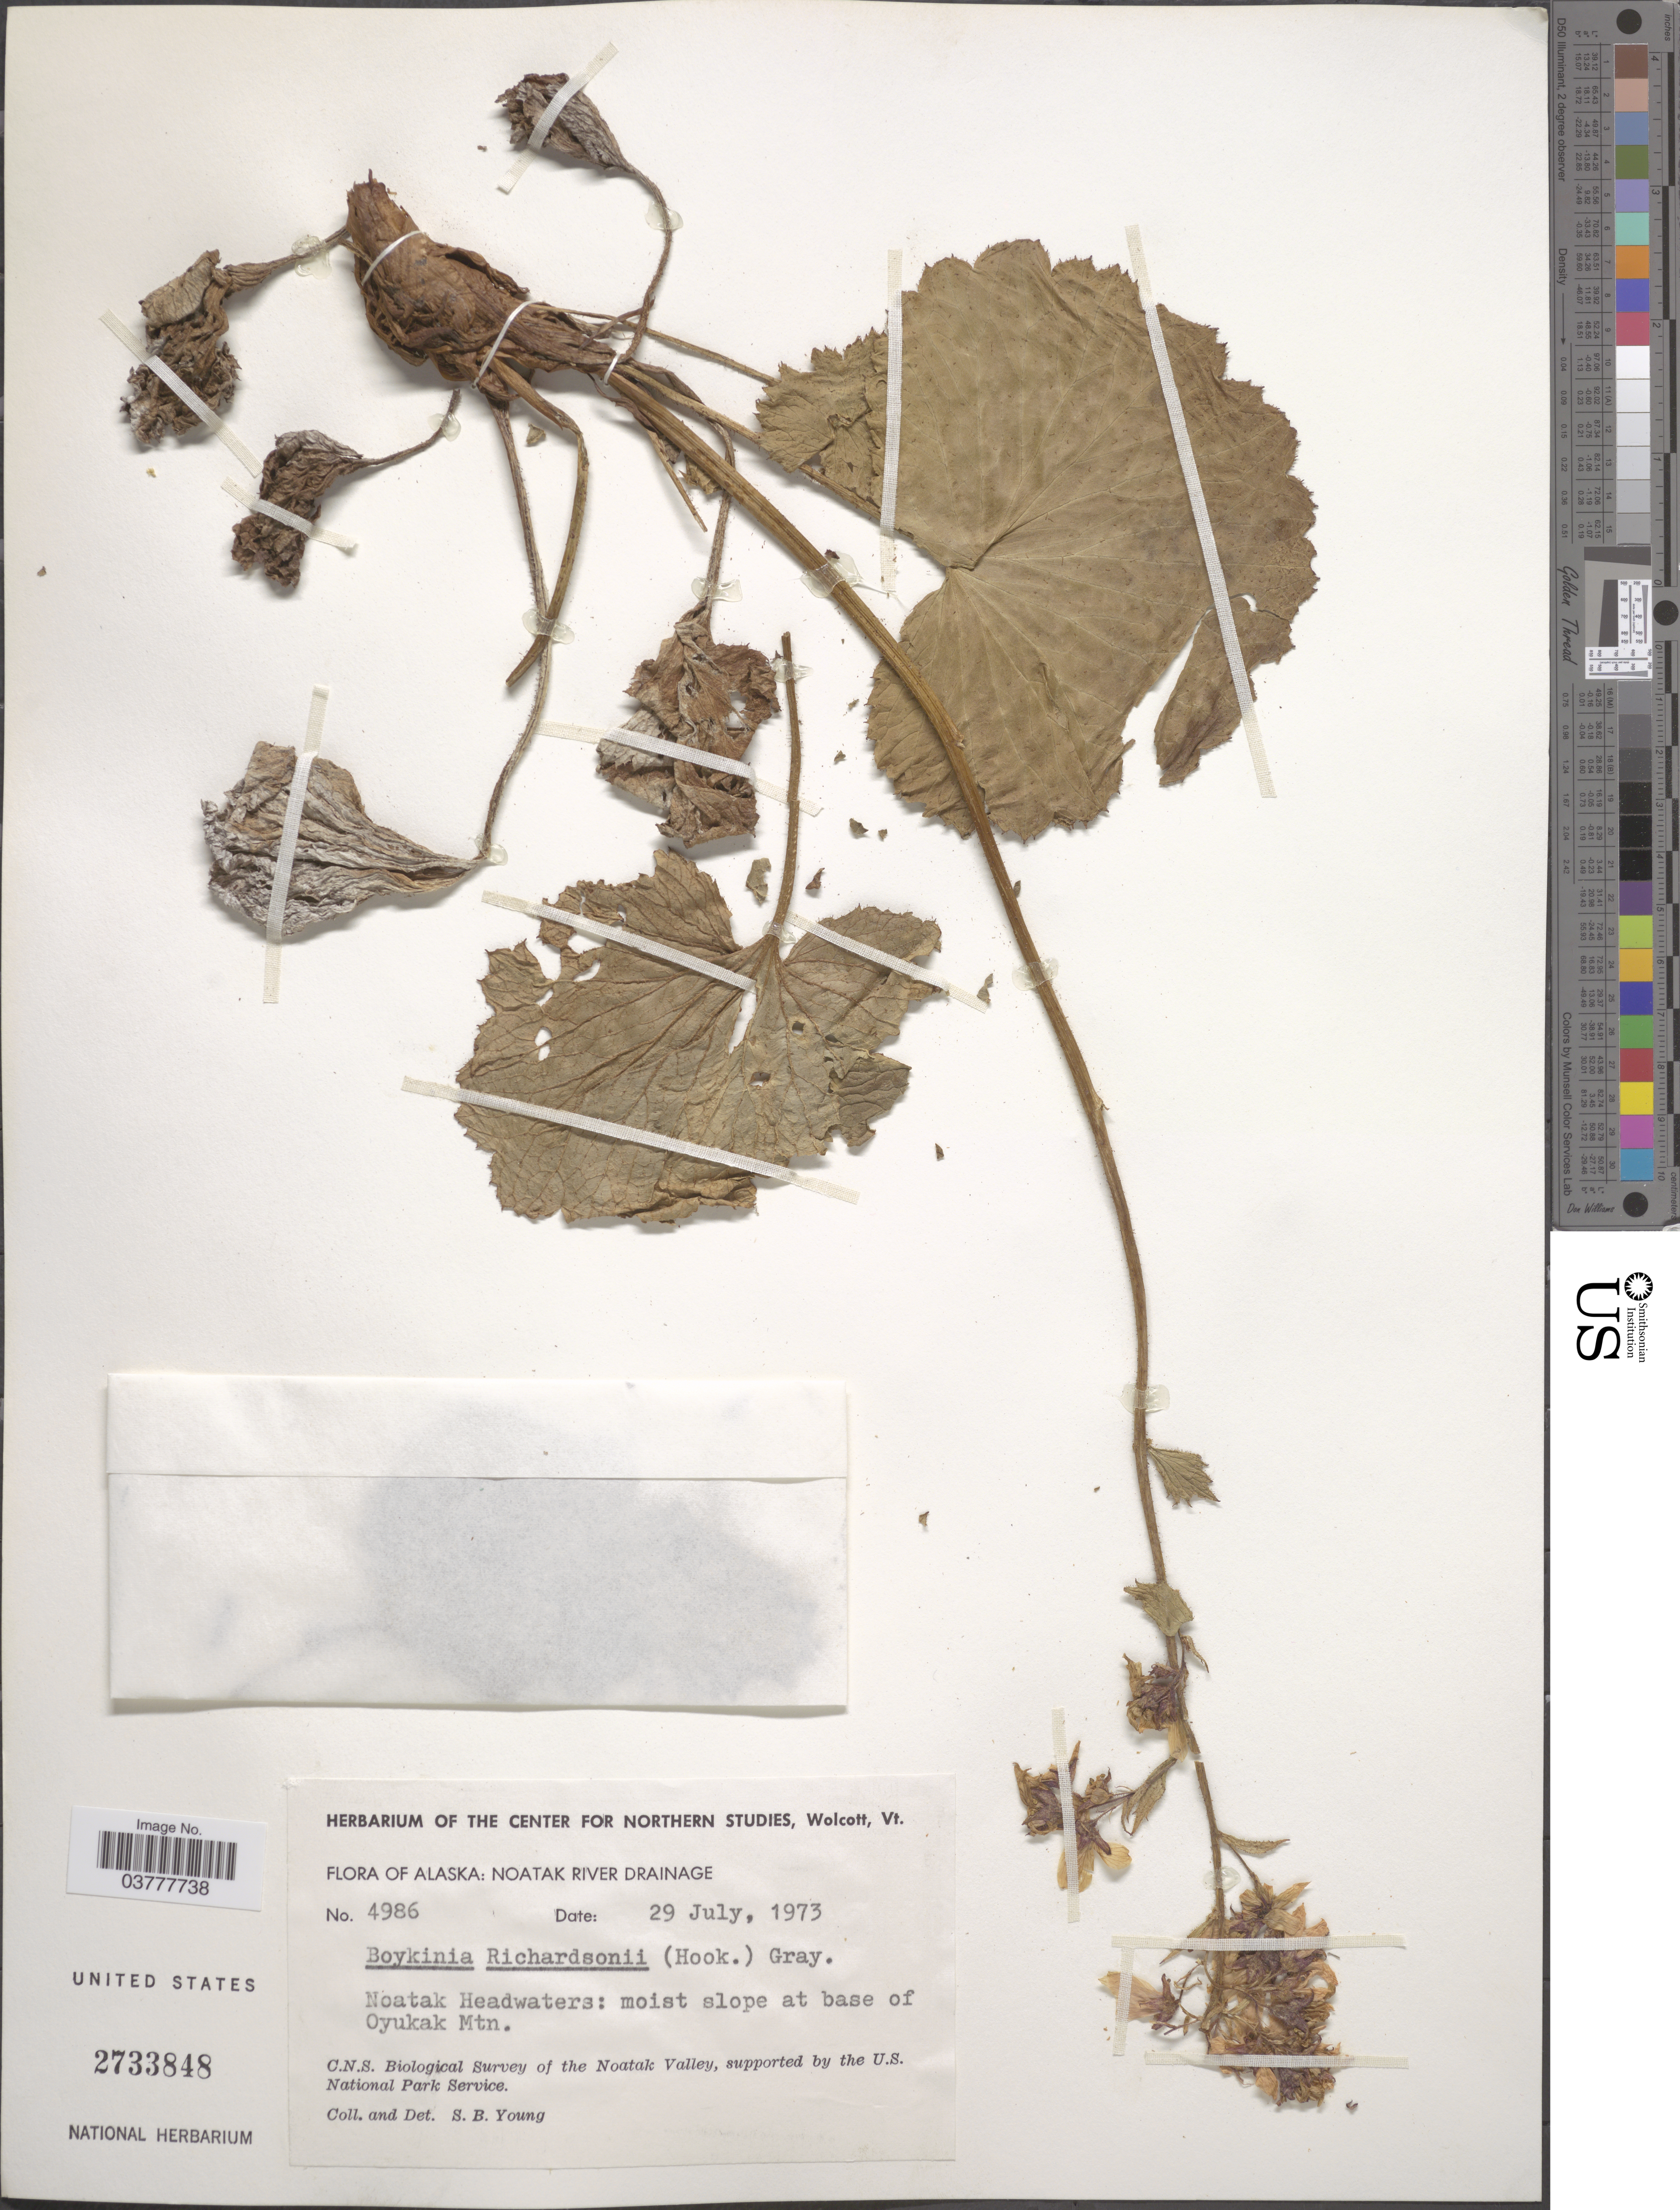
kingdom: Plantae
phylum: Tracheophyta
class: Magnoliopsida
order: Saxifragales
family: Saxifragaceae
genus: Boykinia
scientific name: Boykinia richardsonii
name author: (Hook.) A. Gray ex B.D. Jacks.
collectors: S. Young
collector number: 4986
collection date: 1973-07-29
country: United States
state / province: Alaska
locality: Noatak River Drainage. Noatak Headwaters: moist slope at base of Oyukak Mtn.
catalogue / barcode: US 2733848